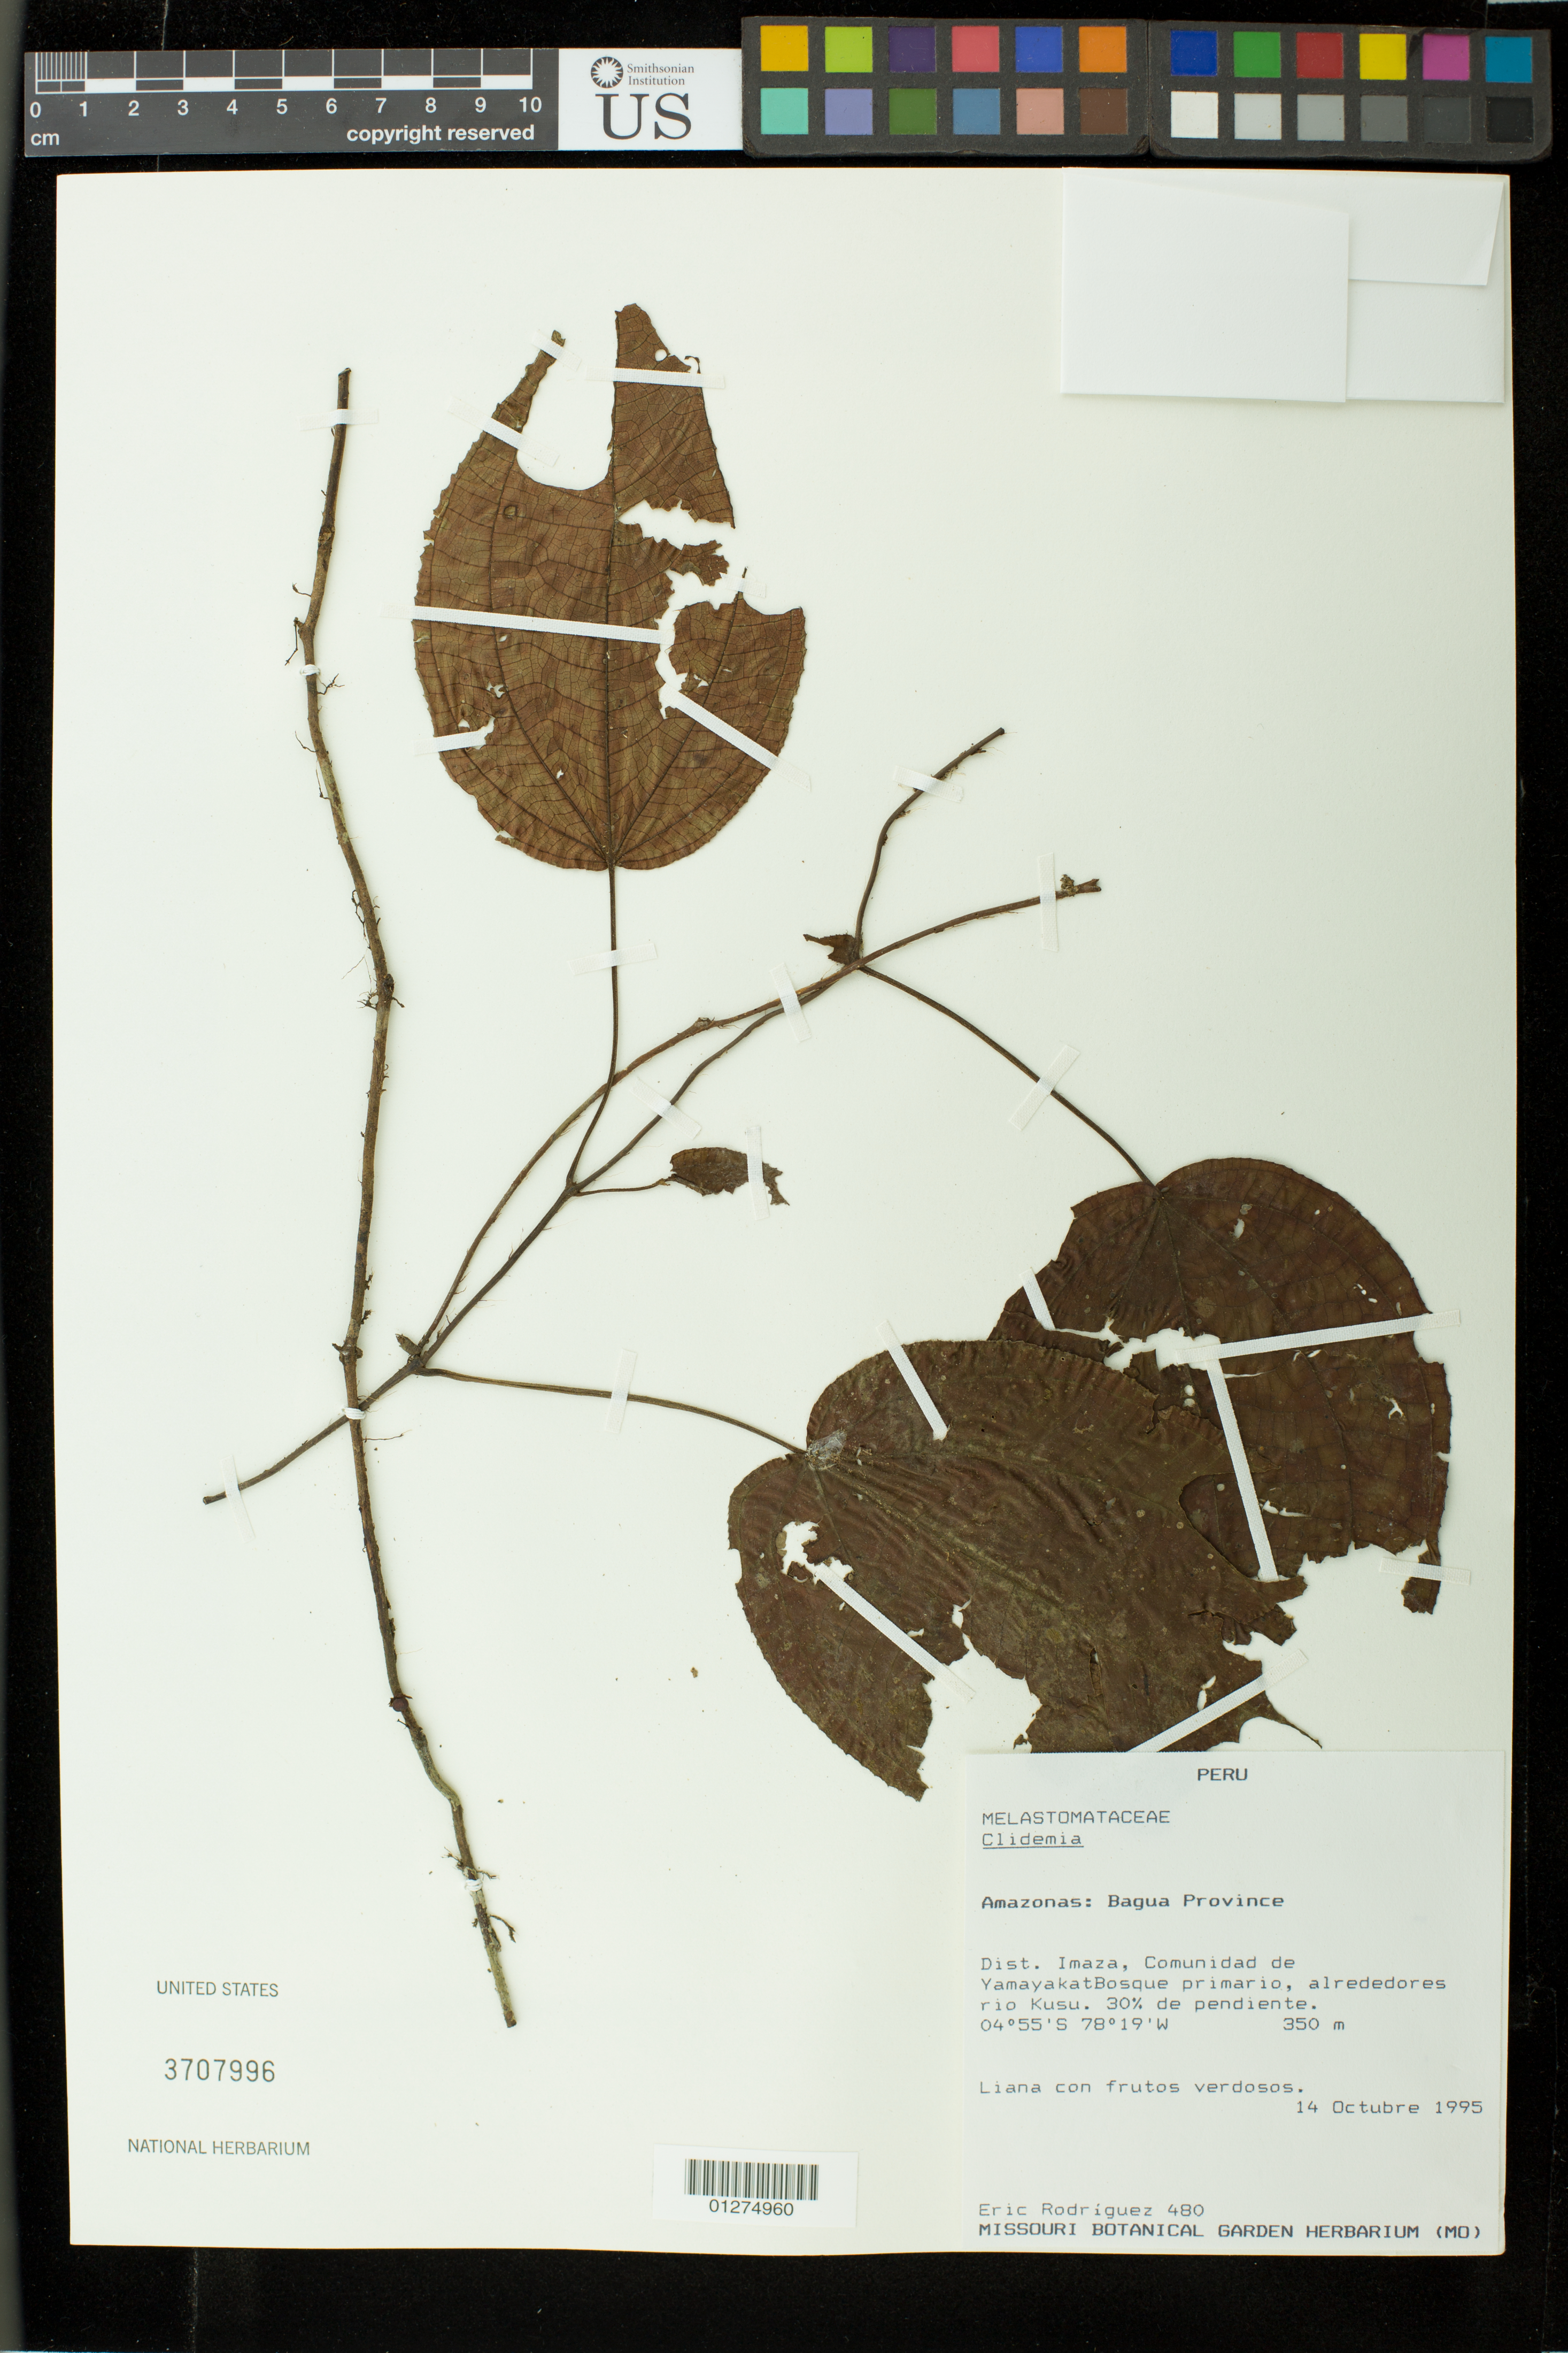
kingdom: Plantae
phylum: Tracheophyta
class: Magnoliopsida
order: Myrtales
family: Melastomataceae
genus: Clidemia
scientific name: Clidemia epiphytica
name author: (Triana) Cogn.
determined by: Michelangeli, F. A.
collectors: E. Rodriguez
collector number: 480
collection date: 1995-10-14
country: Peru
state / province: Amazonas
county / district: Bagua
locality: Dist. Imaza, Comunidad de Yamayakat, bosque primario alrededores rio Kusu.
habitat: bosque primario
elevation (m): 350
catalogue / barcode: US 3707996